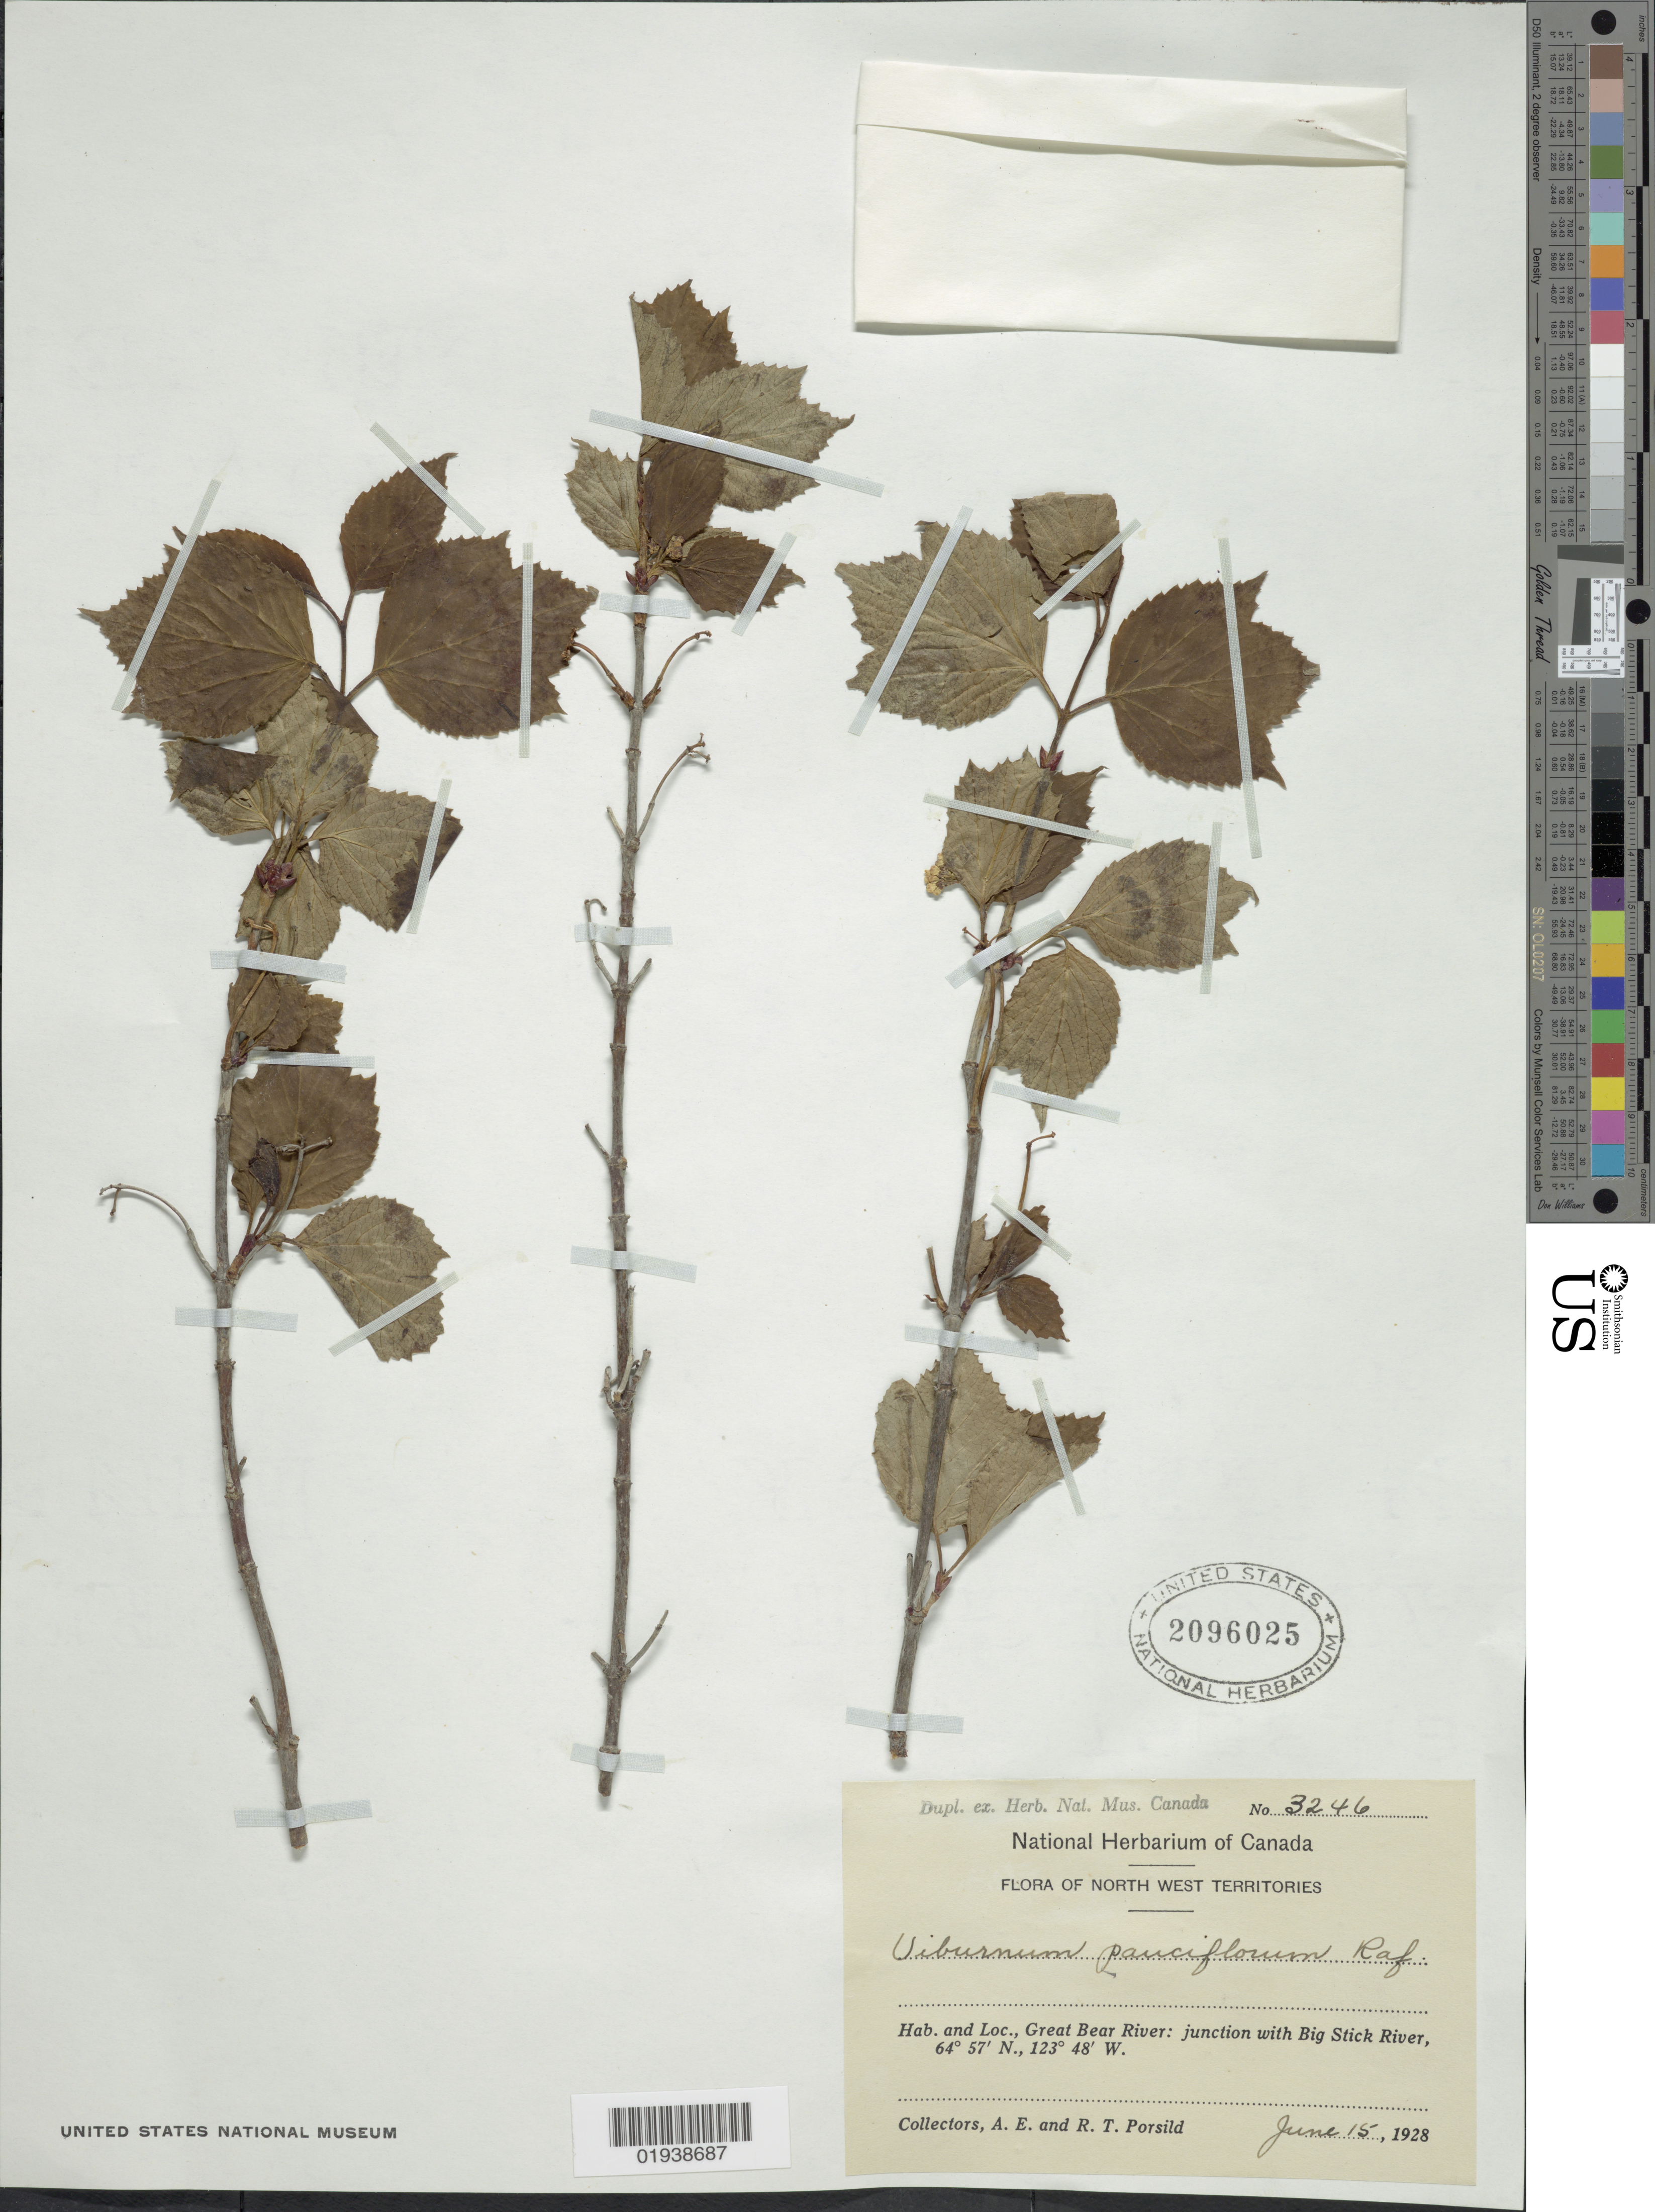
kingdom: Plantae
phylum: Tracheophyta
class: Magnoliopsida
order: Dipsacales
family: Viburnaceae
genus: Viburnum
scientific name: Viburnum edule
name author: (Michx.) Raf.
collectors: A. E. Porsild & R. T. Porsild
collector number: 3246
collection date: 1928-06-15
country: Canada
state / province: Northwest Territories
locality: Great Bear River: junction with Big Stick River.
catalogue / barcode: US 2096025